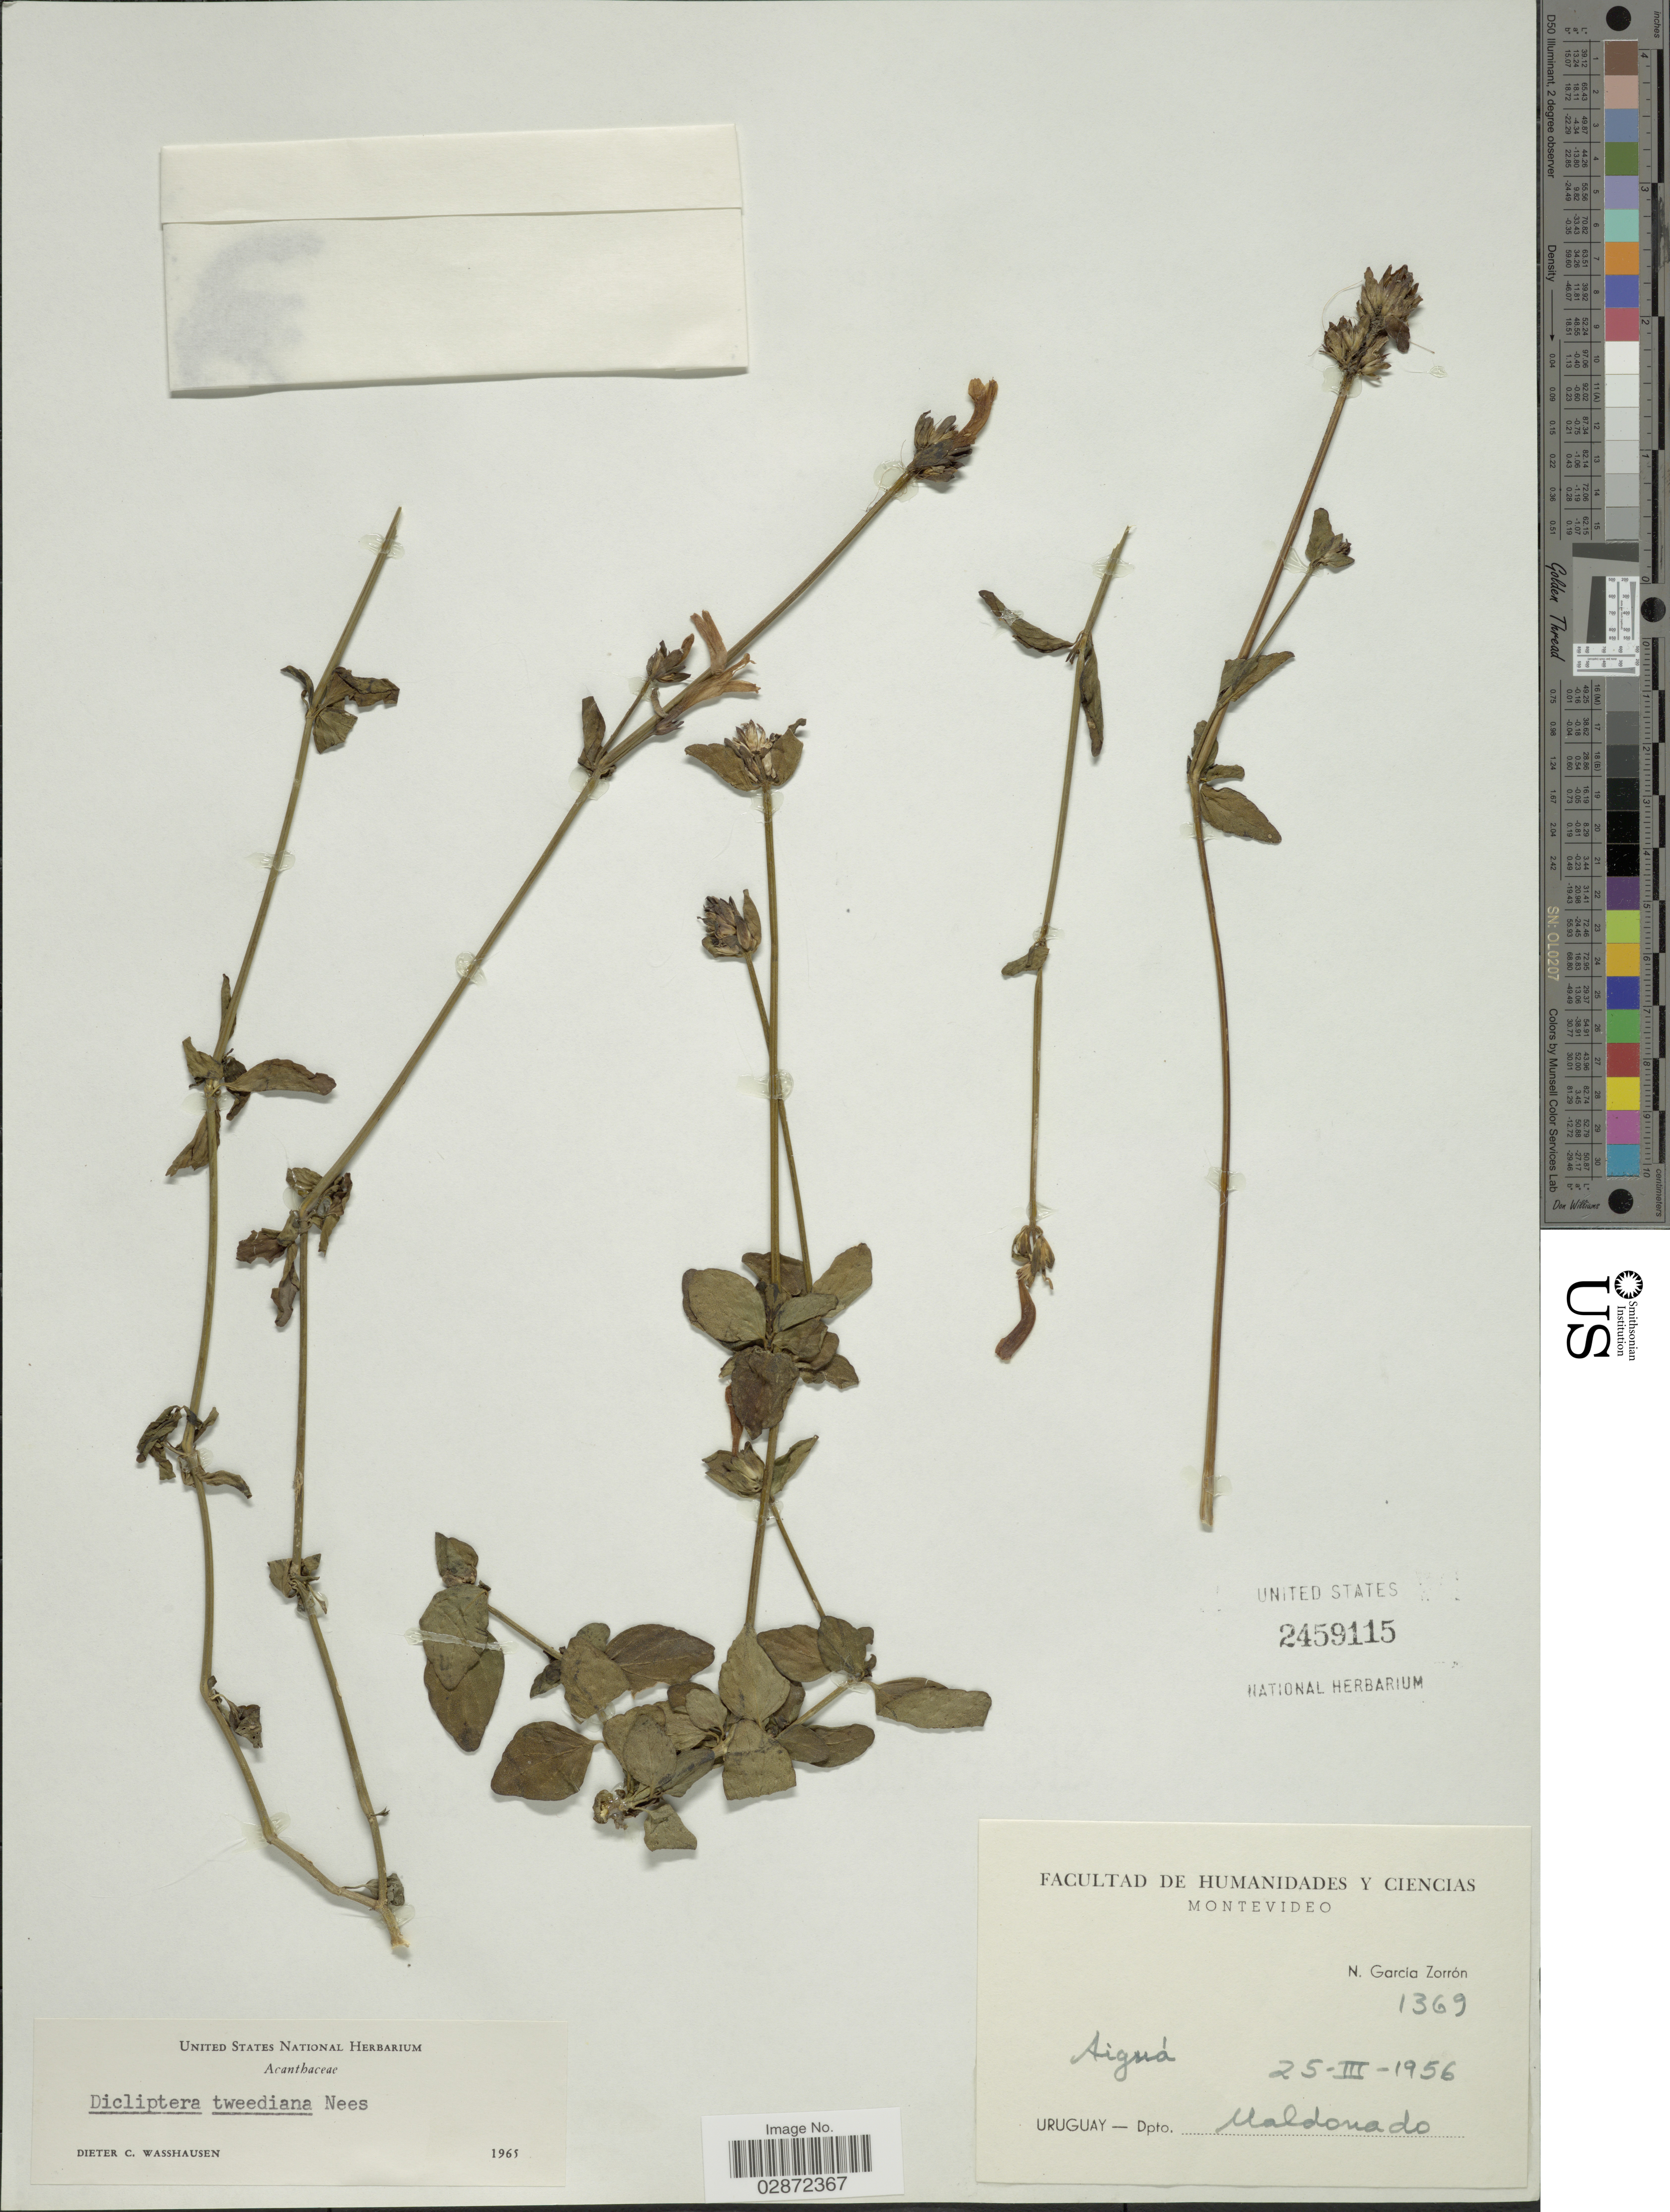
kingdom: Plantae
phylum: Tracheophyta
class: Magnoliopsida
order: Lamiales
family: Acanthaceae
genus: Dicliptera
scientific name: Dicliptera squarrosa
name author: Nees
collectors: N. Garcia Zorron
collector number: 1369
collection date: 1956-03-25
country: Uruguay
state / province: Maldonado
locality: Aiguá. Dpto. Maldonado.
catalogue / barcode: US 2459115